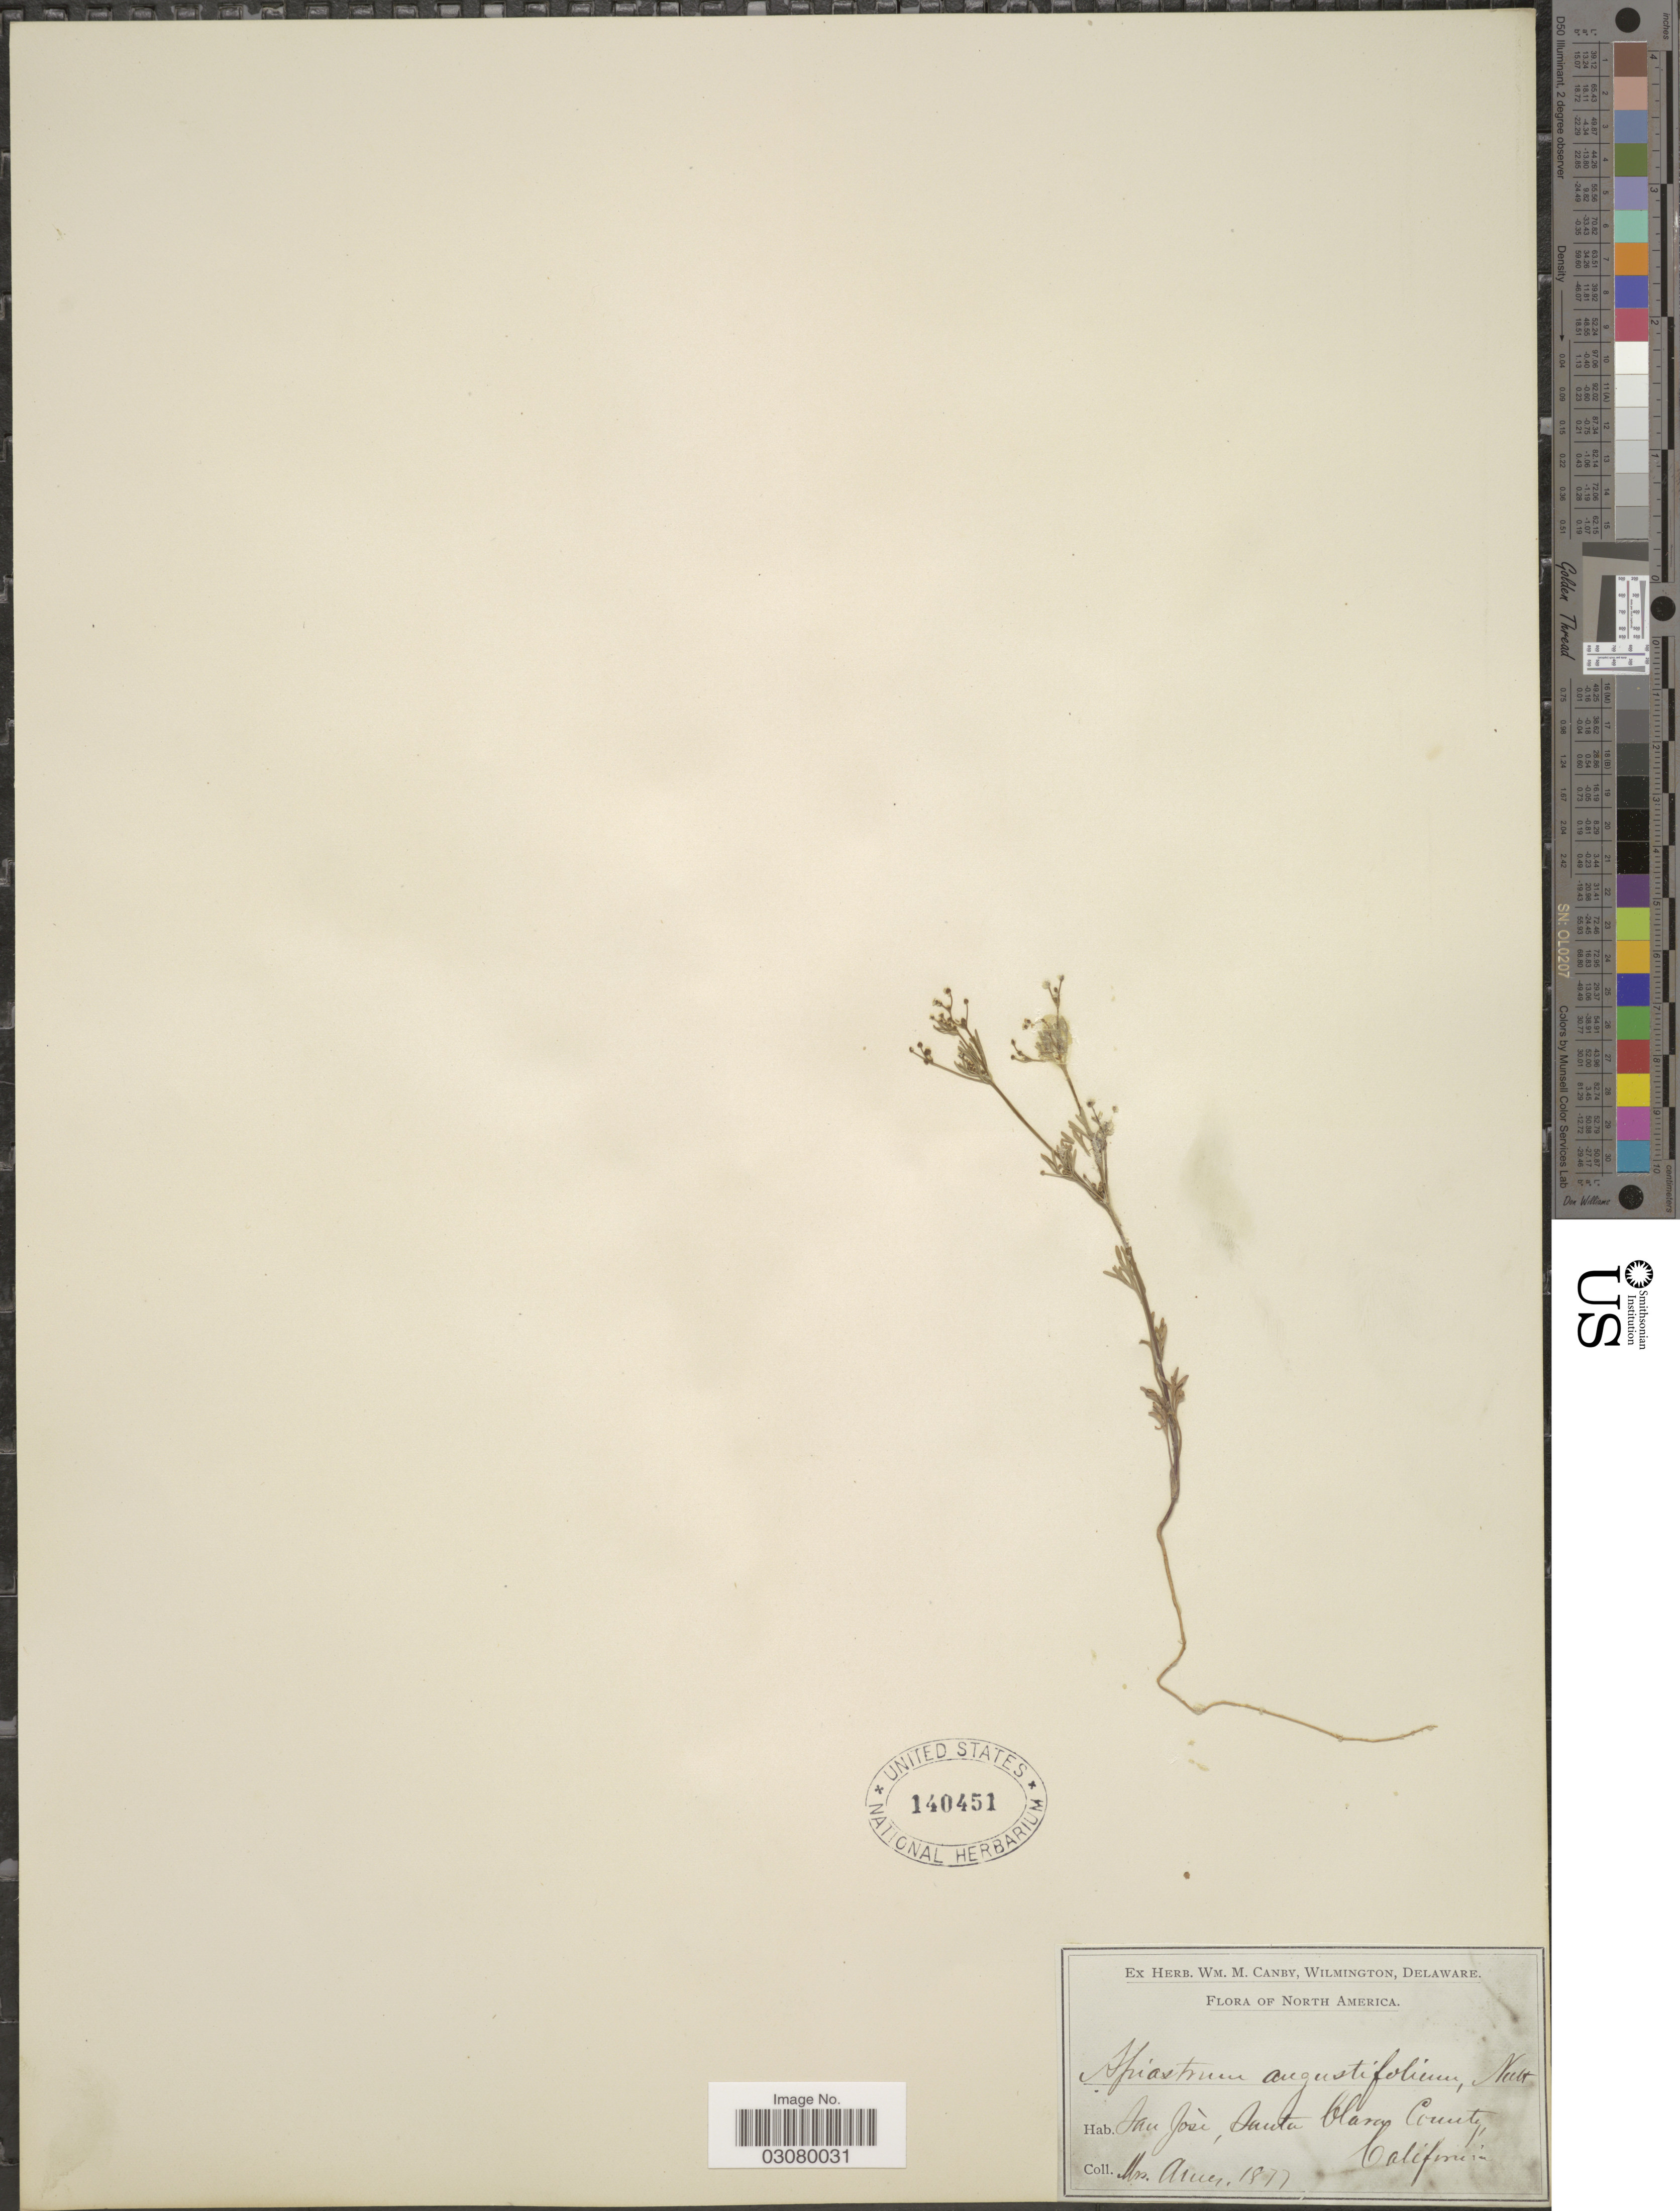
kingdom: Plantae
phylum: Tracheophyta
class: Magnoliopsida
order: Apiales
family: Apiaceae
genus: Apiastrum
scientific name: Apiastrum angustifolium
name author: Nutt.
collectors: -- Ames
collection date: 1877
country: United States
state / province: California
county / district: Santa Clara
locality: San José, Santa Clara County.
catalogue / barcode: US 140451